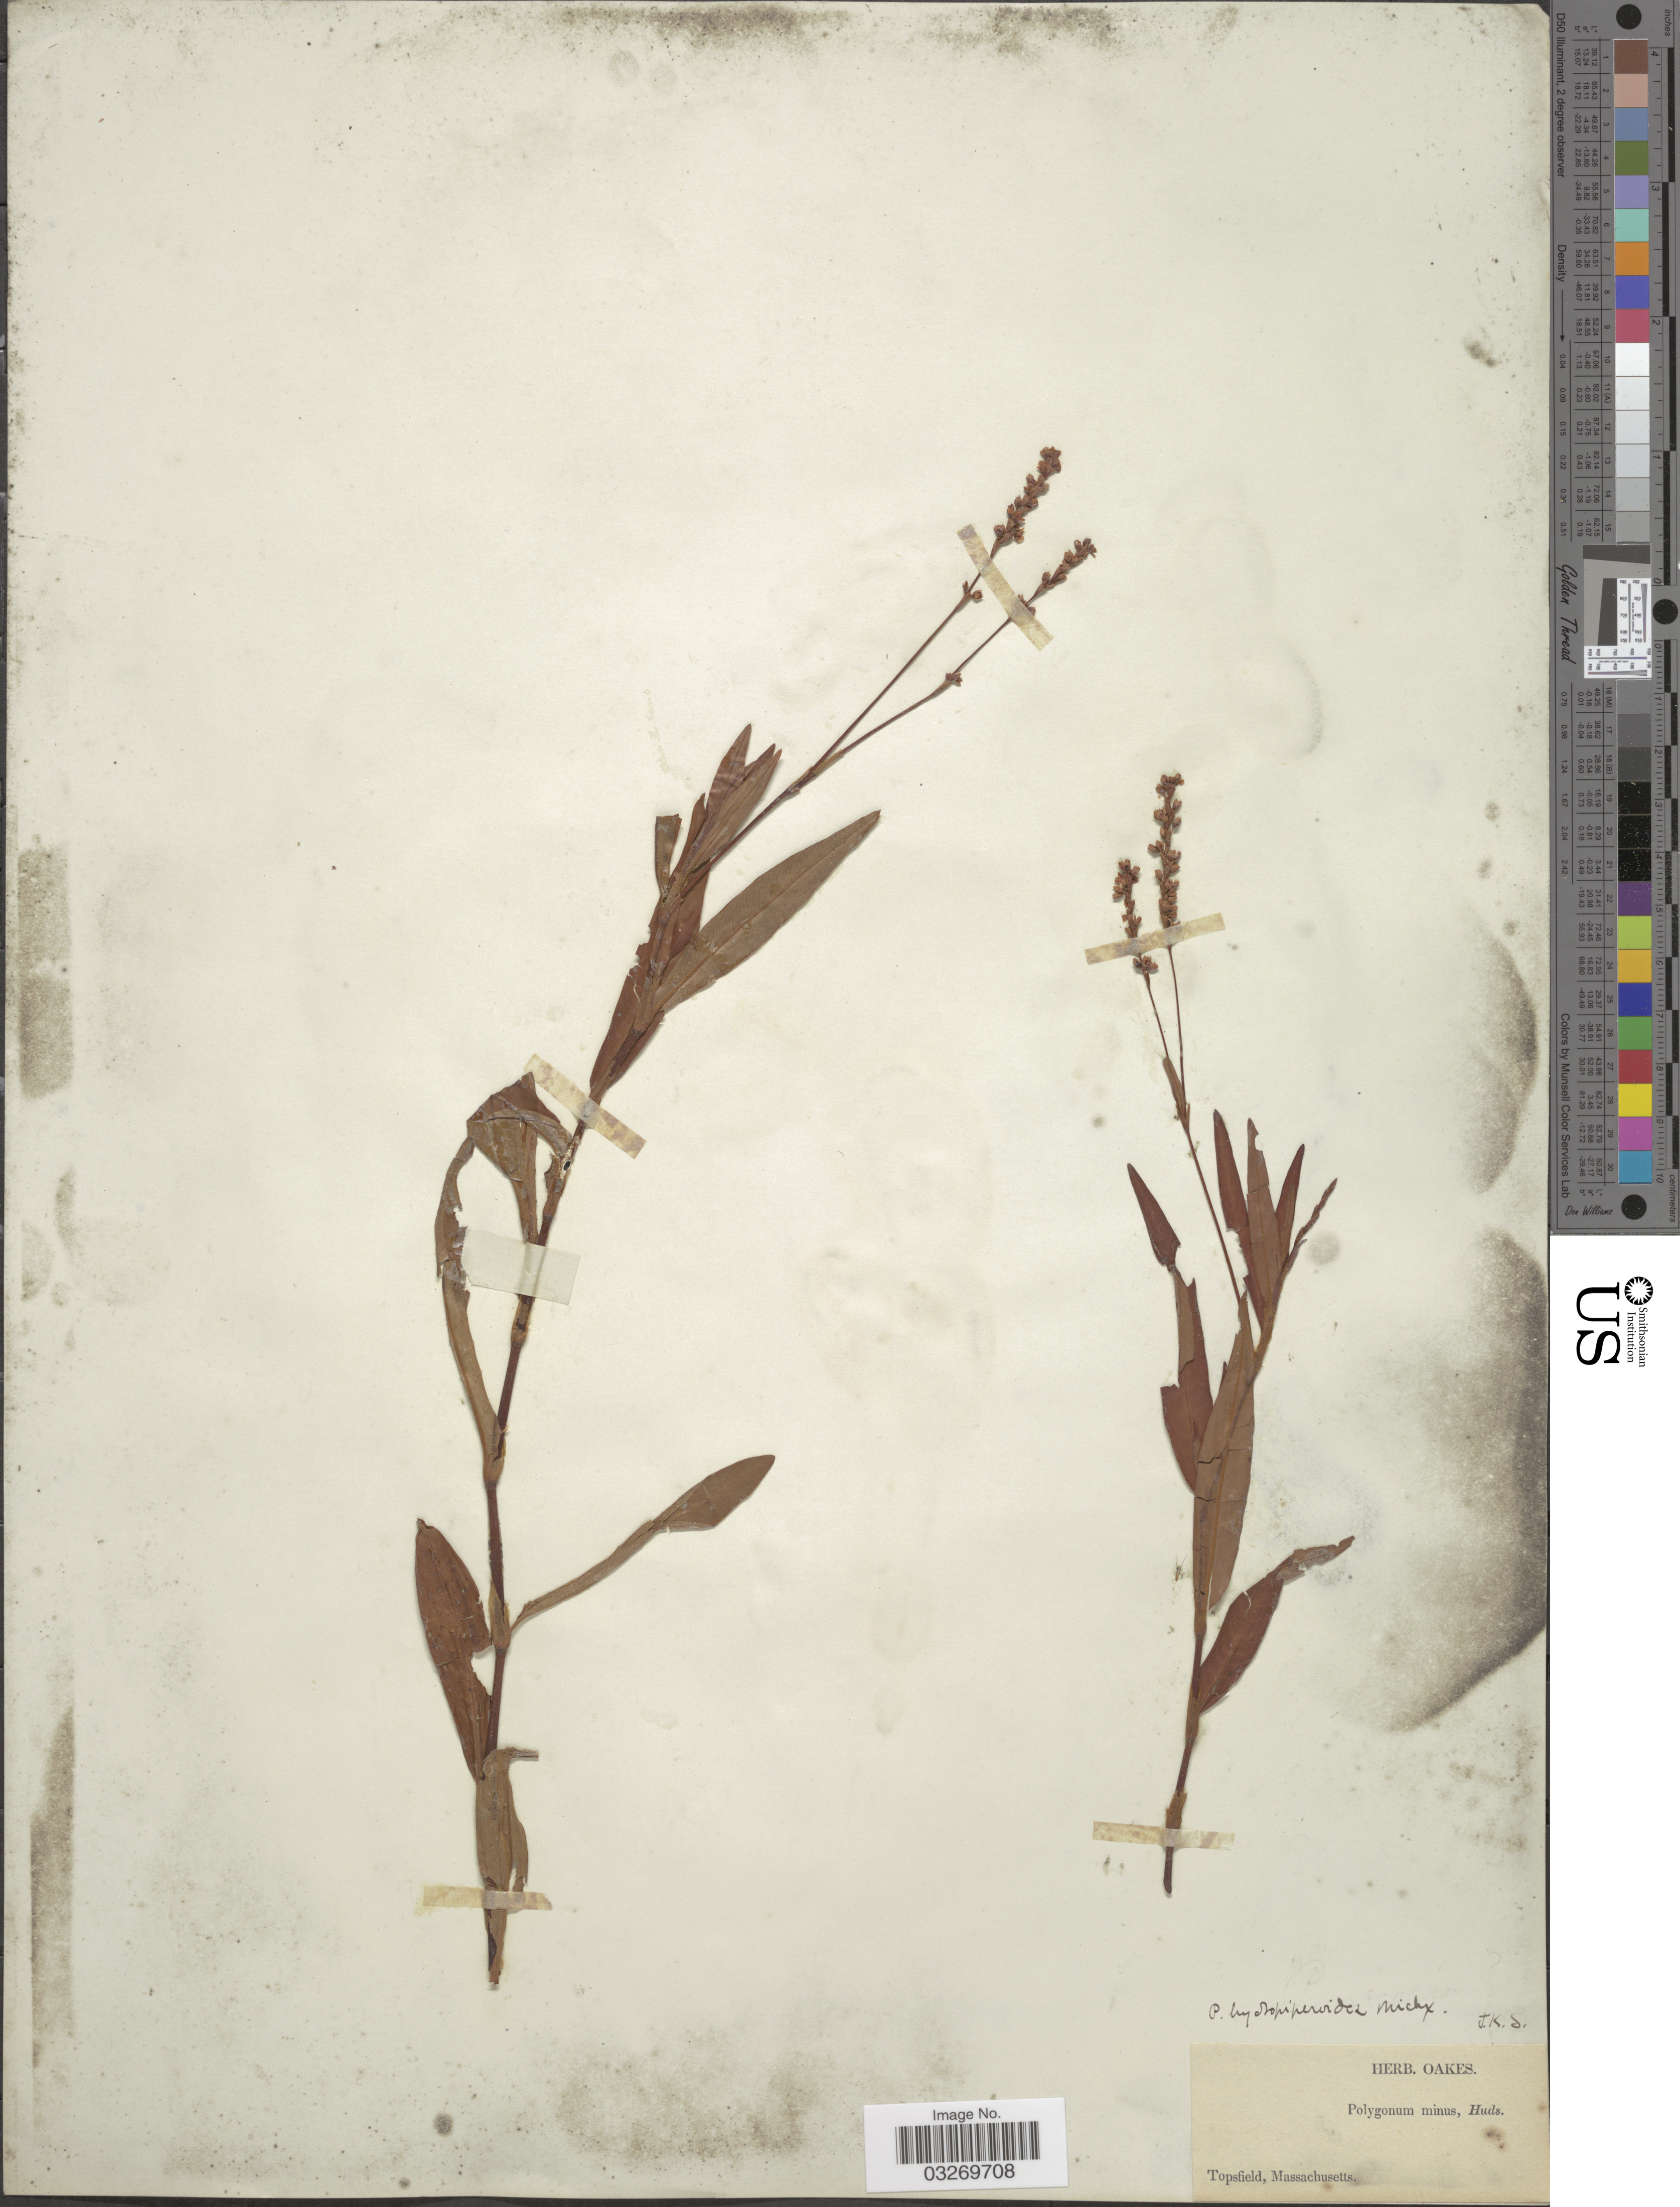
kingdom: Plantae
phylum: Tracheophyta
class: Magnoliopsida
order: Caryophyllales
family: Polygonaceae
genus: Persicaria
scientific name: Persicaria hydropiperoides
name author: (Michx.) Small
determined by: Atha, D. E.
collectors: ex herb. Oakes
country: United States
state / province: Massachusetts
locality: Topsfield.